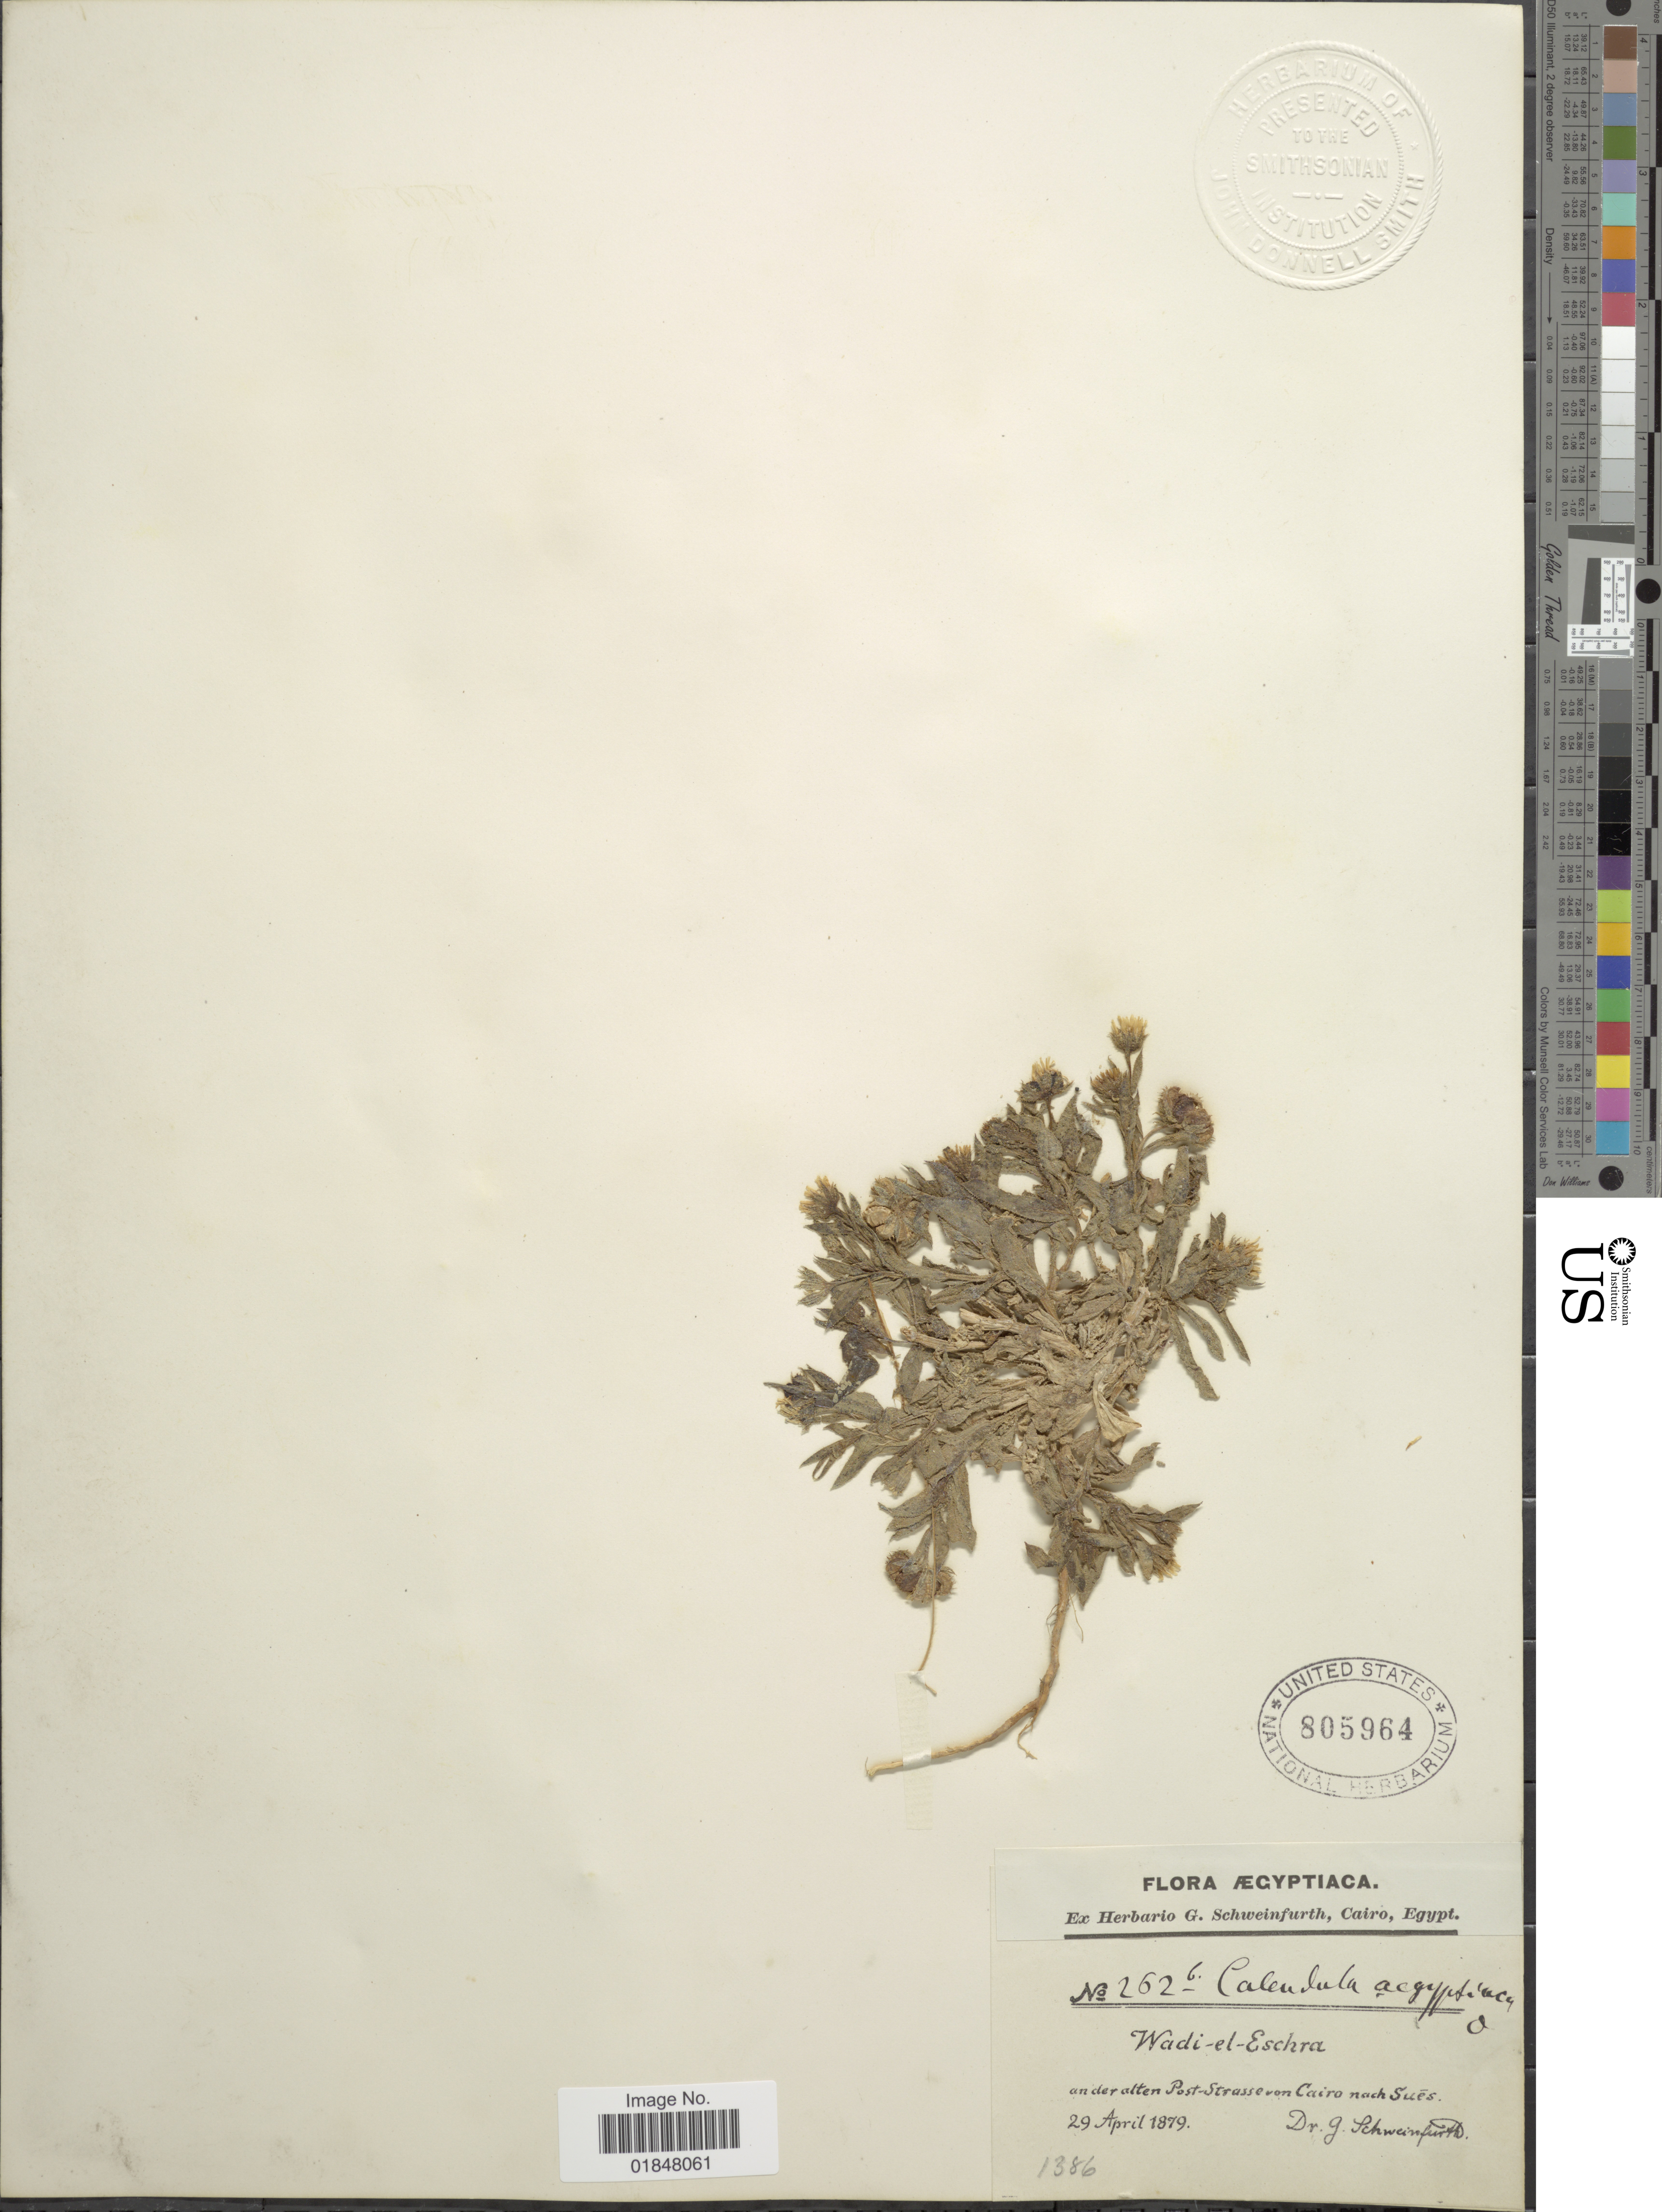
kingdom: Plantae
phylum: Tracheophyta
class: Magnoliopsida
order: Asterales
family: Asteraceae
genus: Calendula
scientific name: Calendula arvensis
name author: L.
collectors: G. A. Schweinfurth (herbarium)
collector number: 262b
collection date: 1879-04-29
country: Egypt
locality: Wadi-el-Eschra, ander alten Post-Strasse von Cairo nach Sues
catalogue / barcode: US 805964